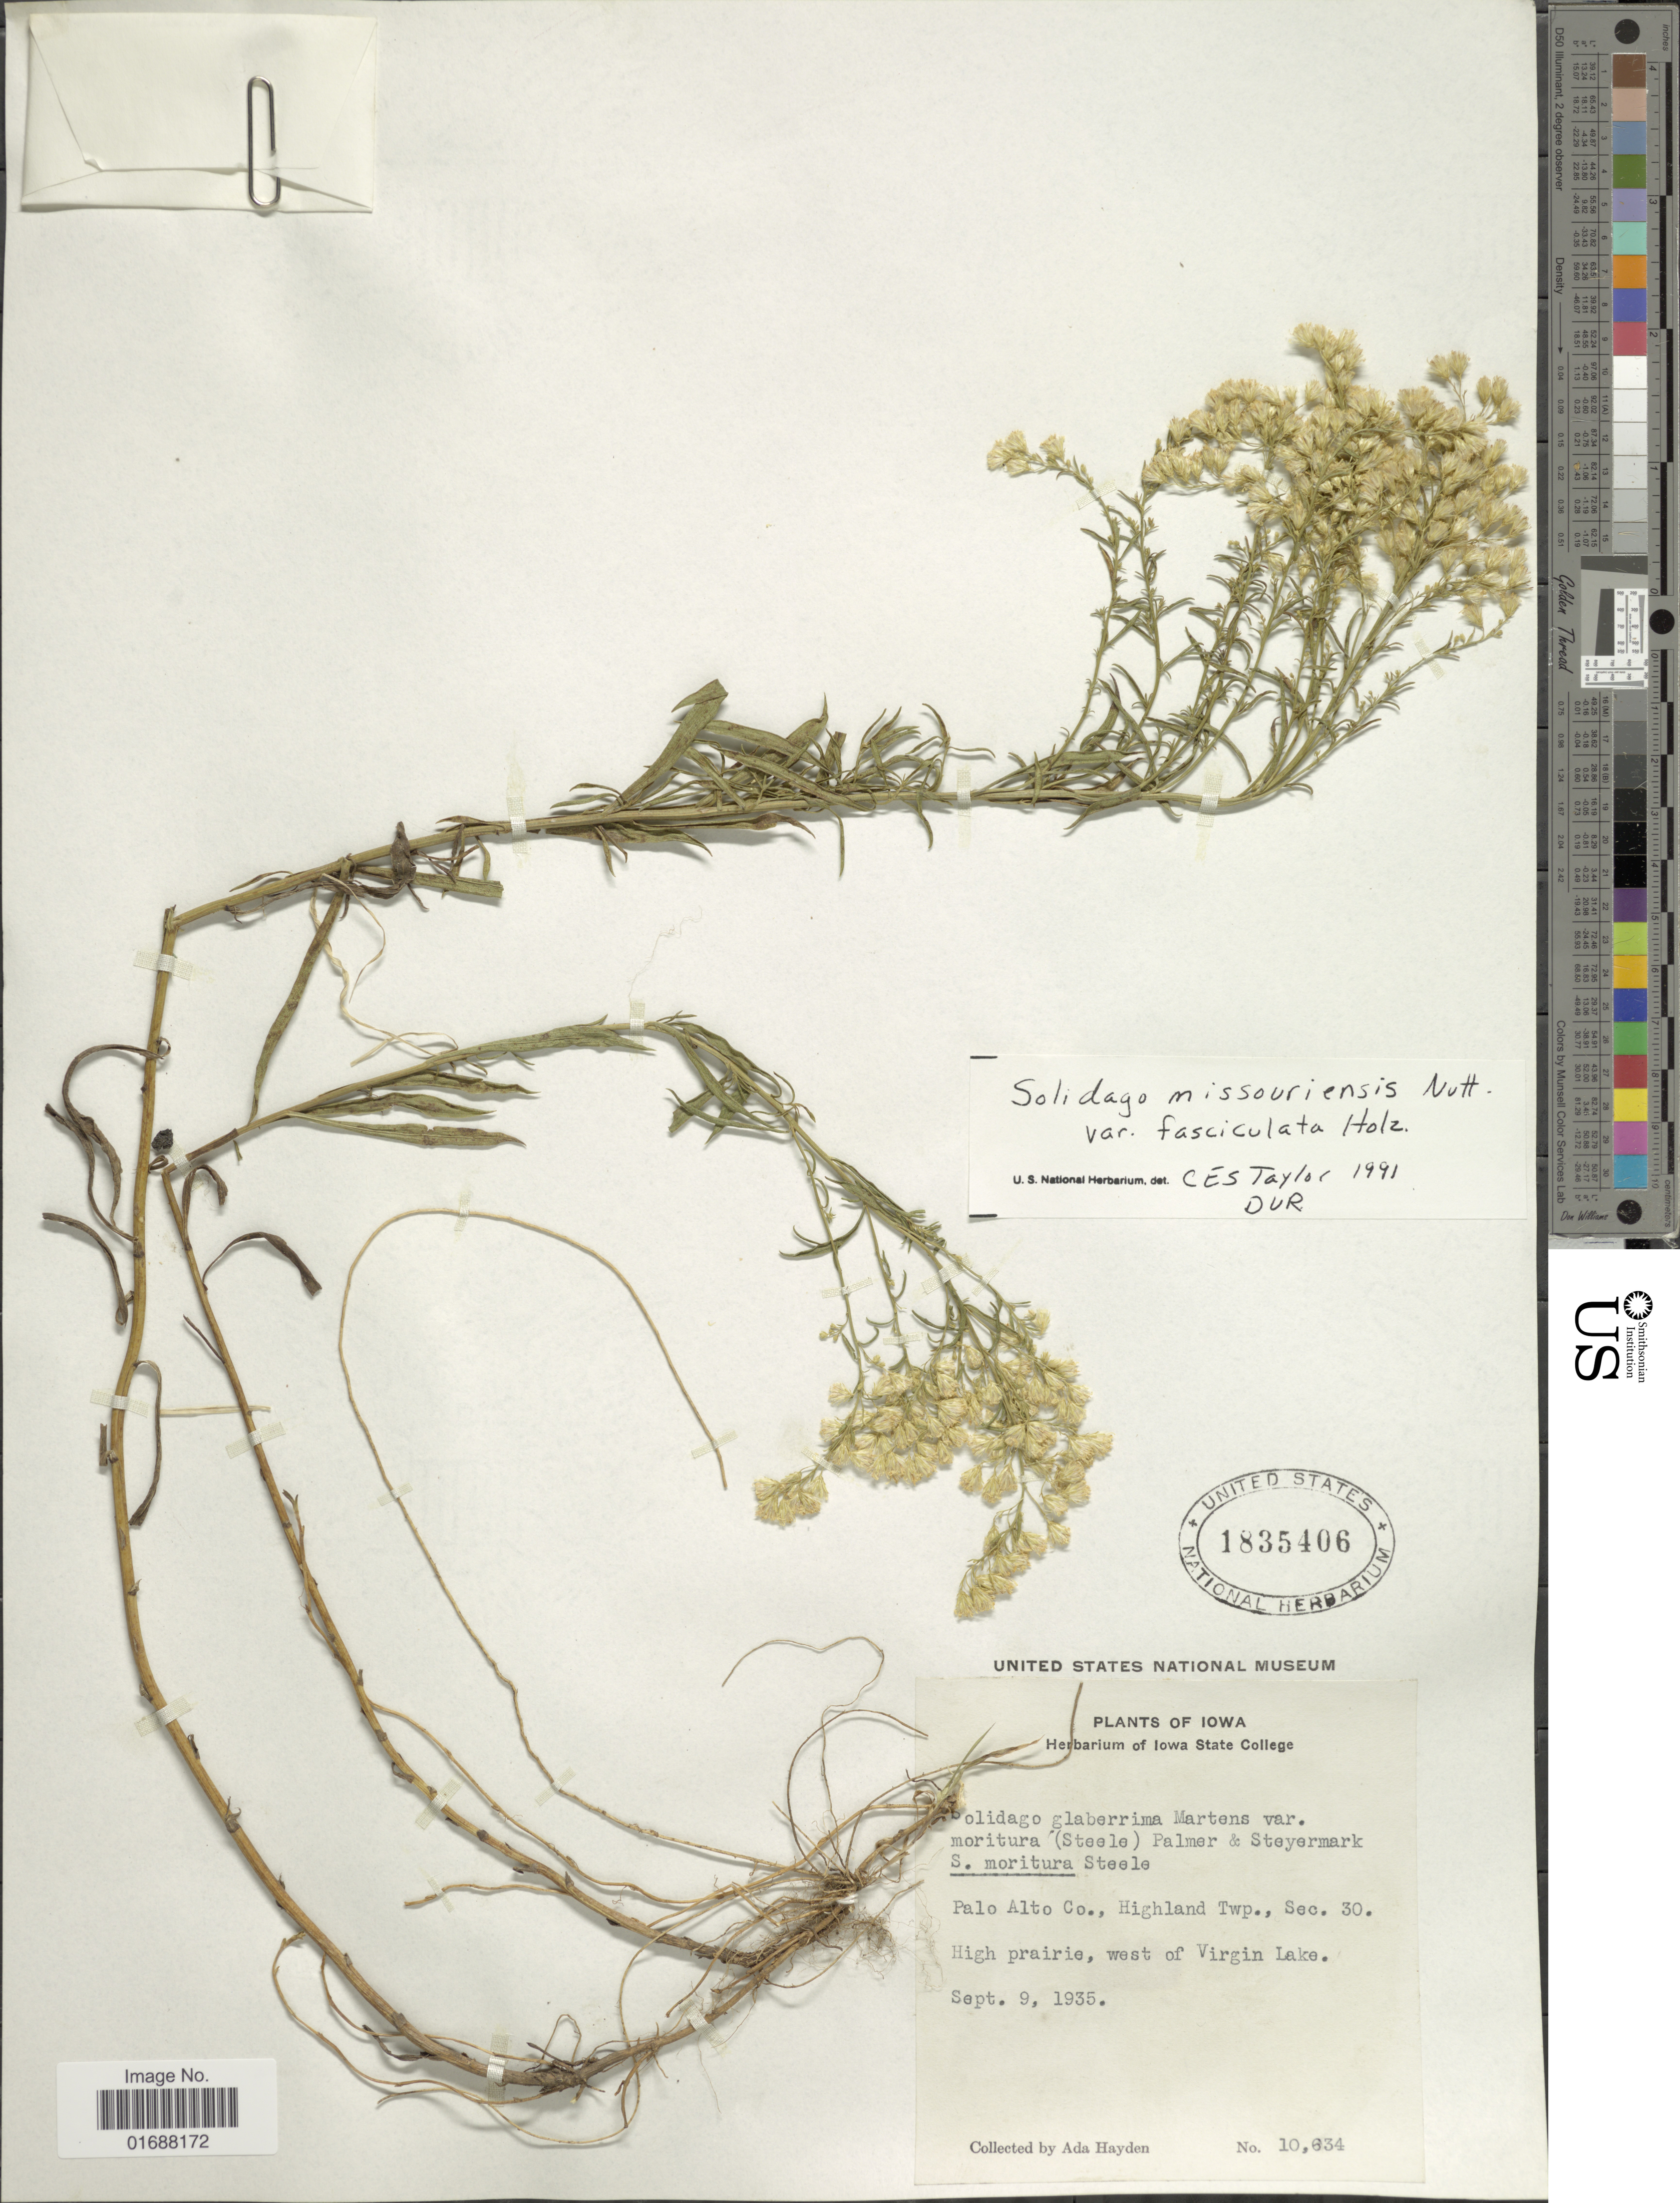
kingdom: Plantae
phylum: Tracheophyta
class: Magnoliopsida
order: Asterales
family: Asteraceae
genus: Solidago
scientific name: Solidago missouriensis var. fasciculata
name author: Holz.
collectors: Ada Hayden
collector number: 10634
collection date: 1935-09-09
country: United States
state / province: Iowa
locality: Palo Alto Co., Highland Twp., Sec. 30, High prairie, west of Virgen Lake.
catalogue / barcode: US 1835406